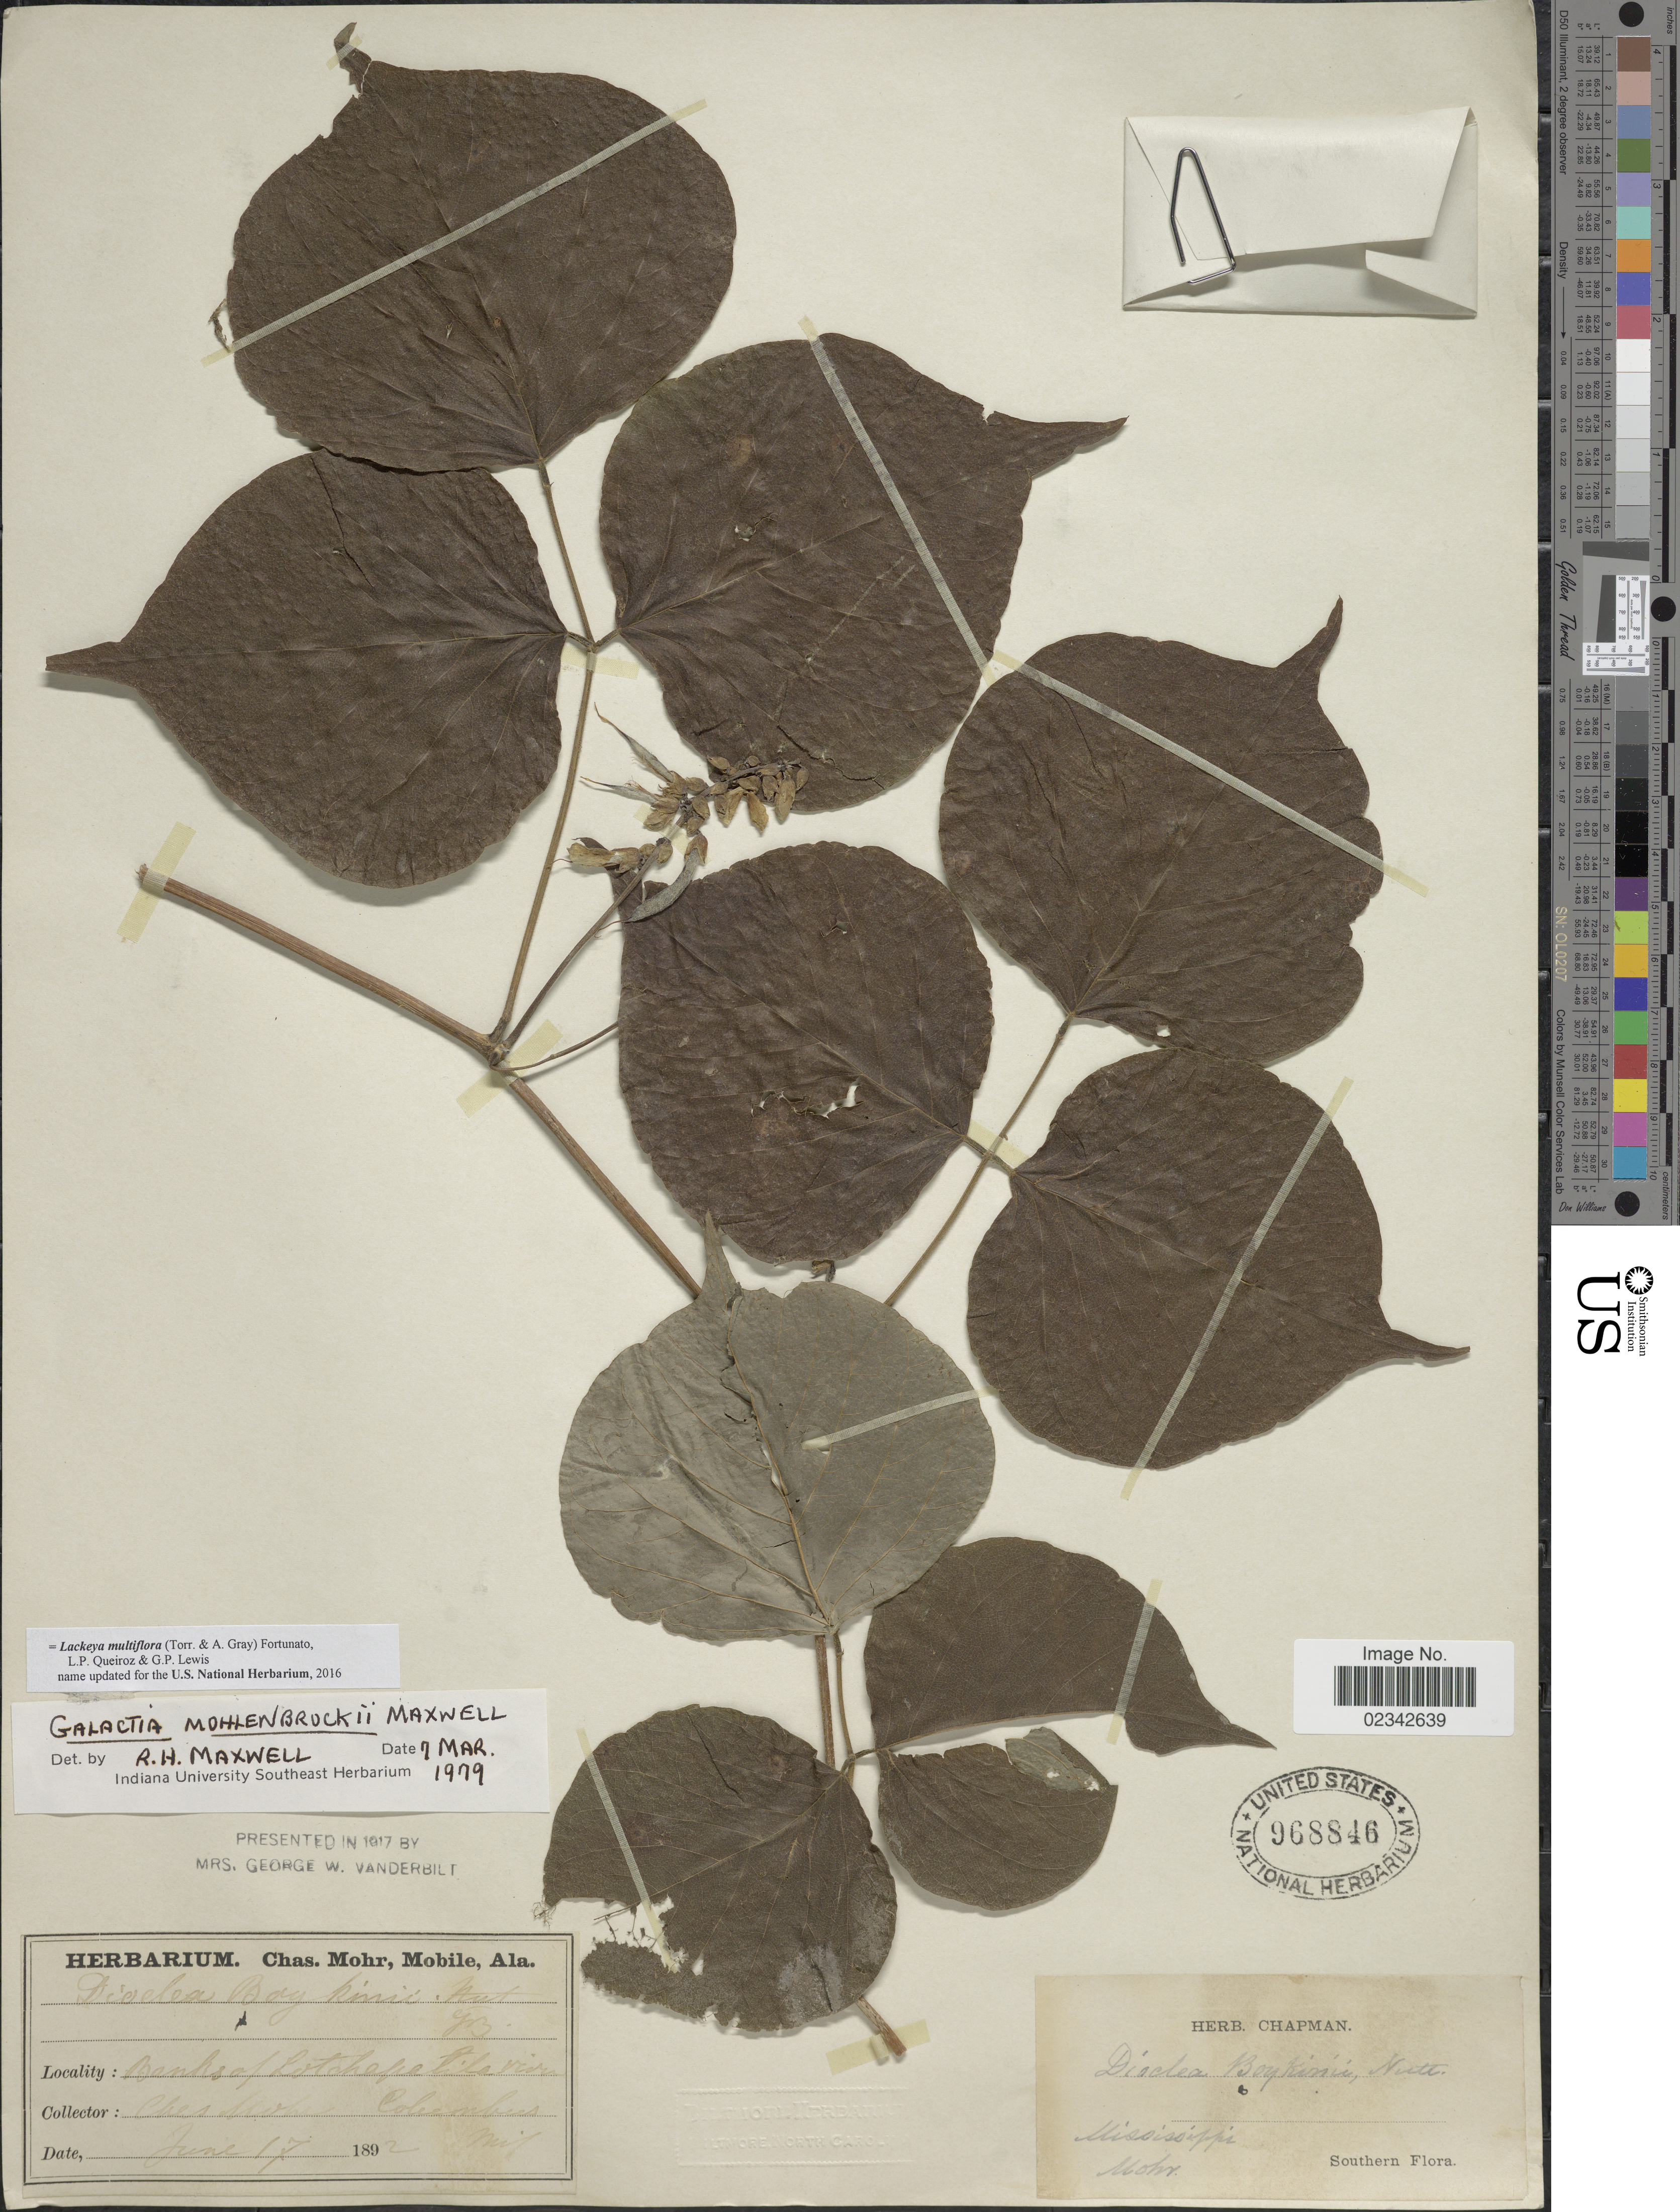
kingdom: Plantae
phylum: Tracheophyta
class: Magnoliopsida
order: Fabales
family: Fabaceae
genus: Lackeya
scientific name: Lackeya multiflora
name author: (Torr. & A. Gray) Fortunato et al.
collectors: C. T. Mohr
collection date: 1892-06-17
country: United States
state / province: Mississippi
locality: Banks of Lotchapa [interpreted] river Columbus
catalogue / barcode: US 968846